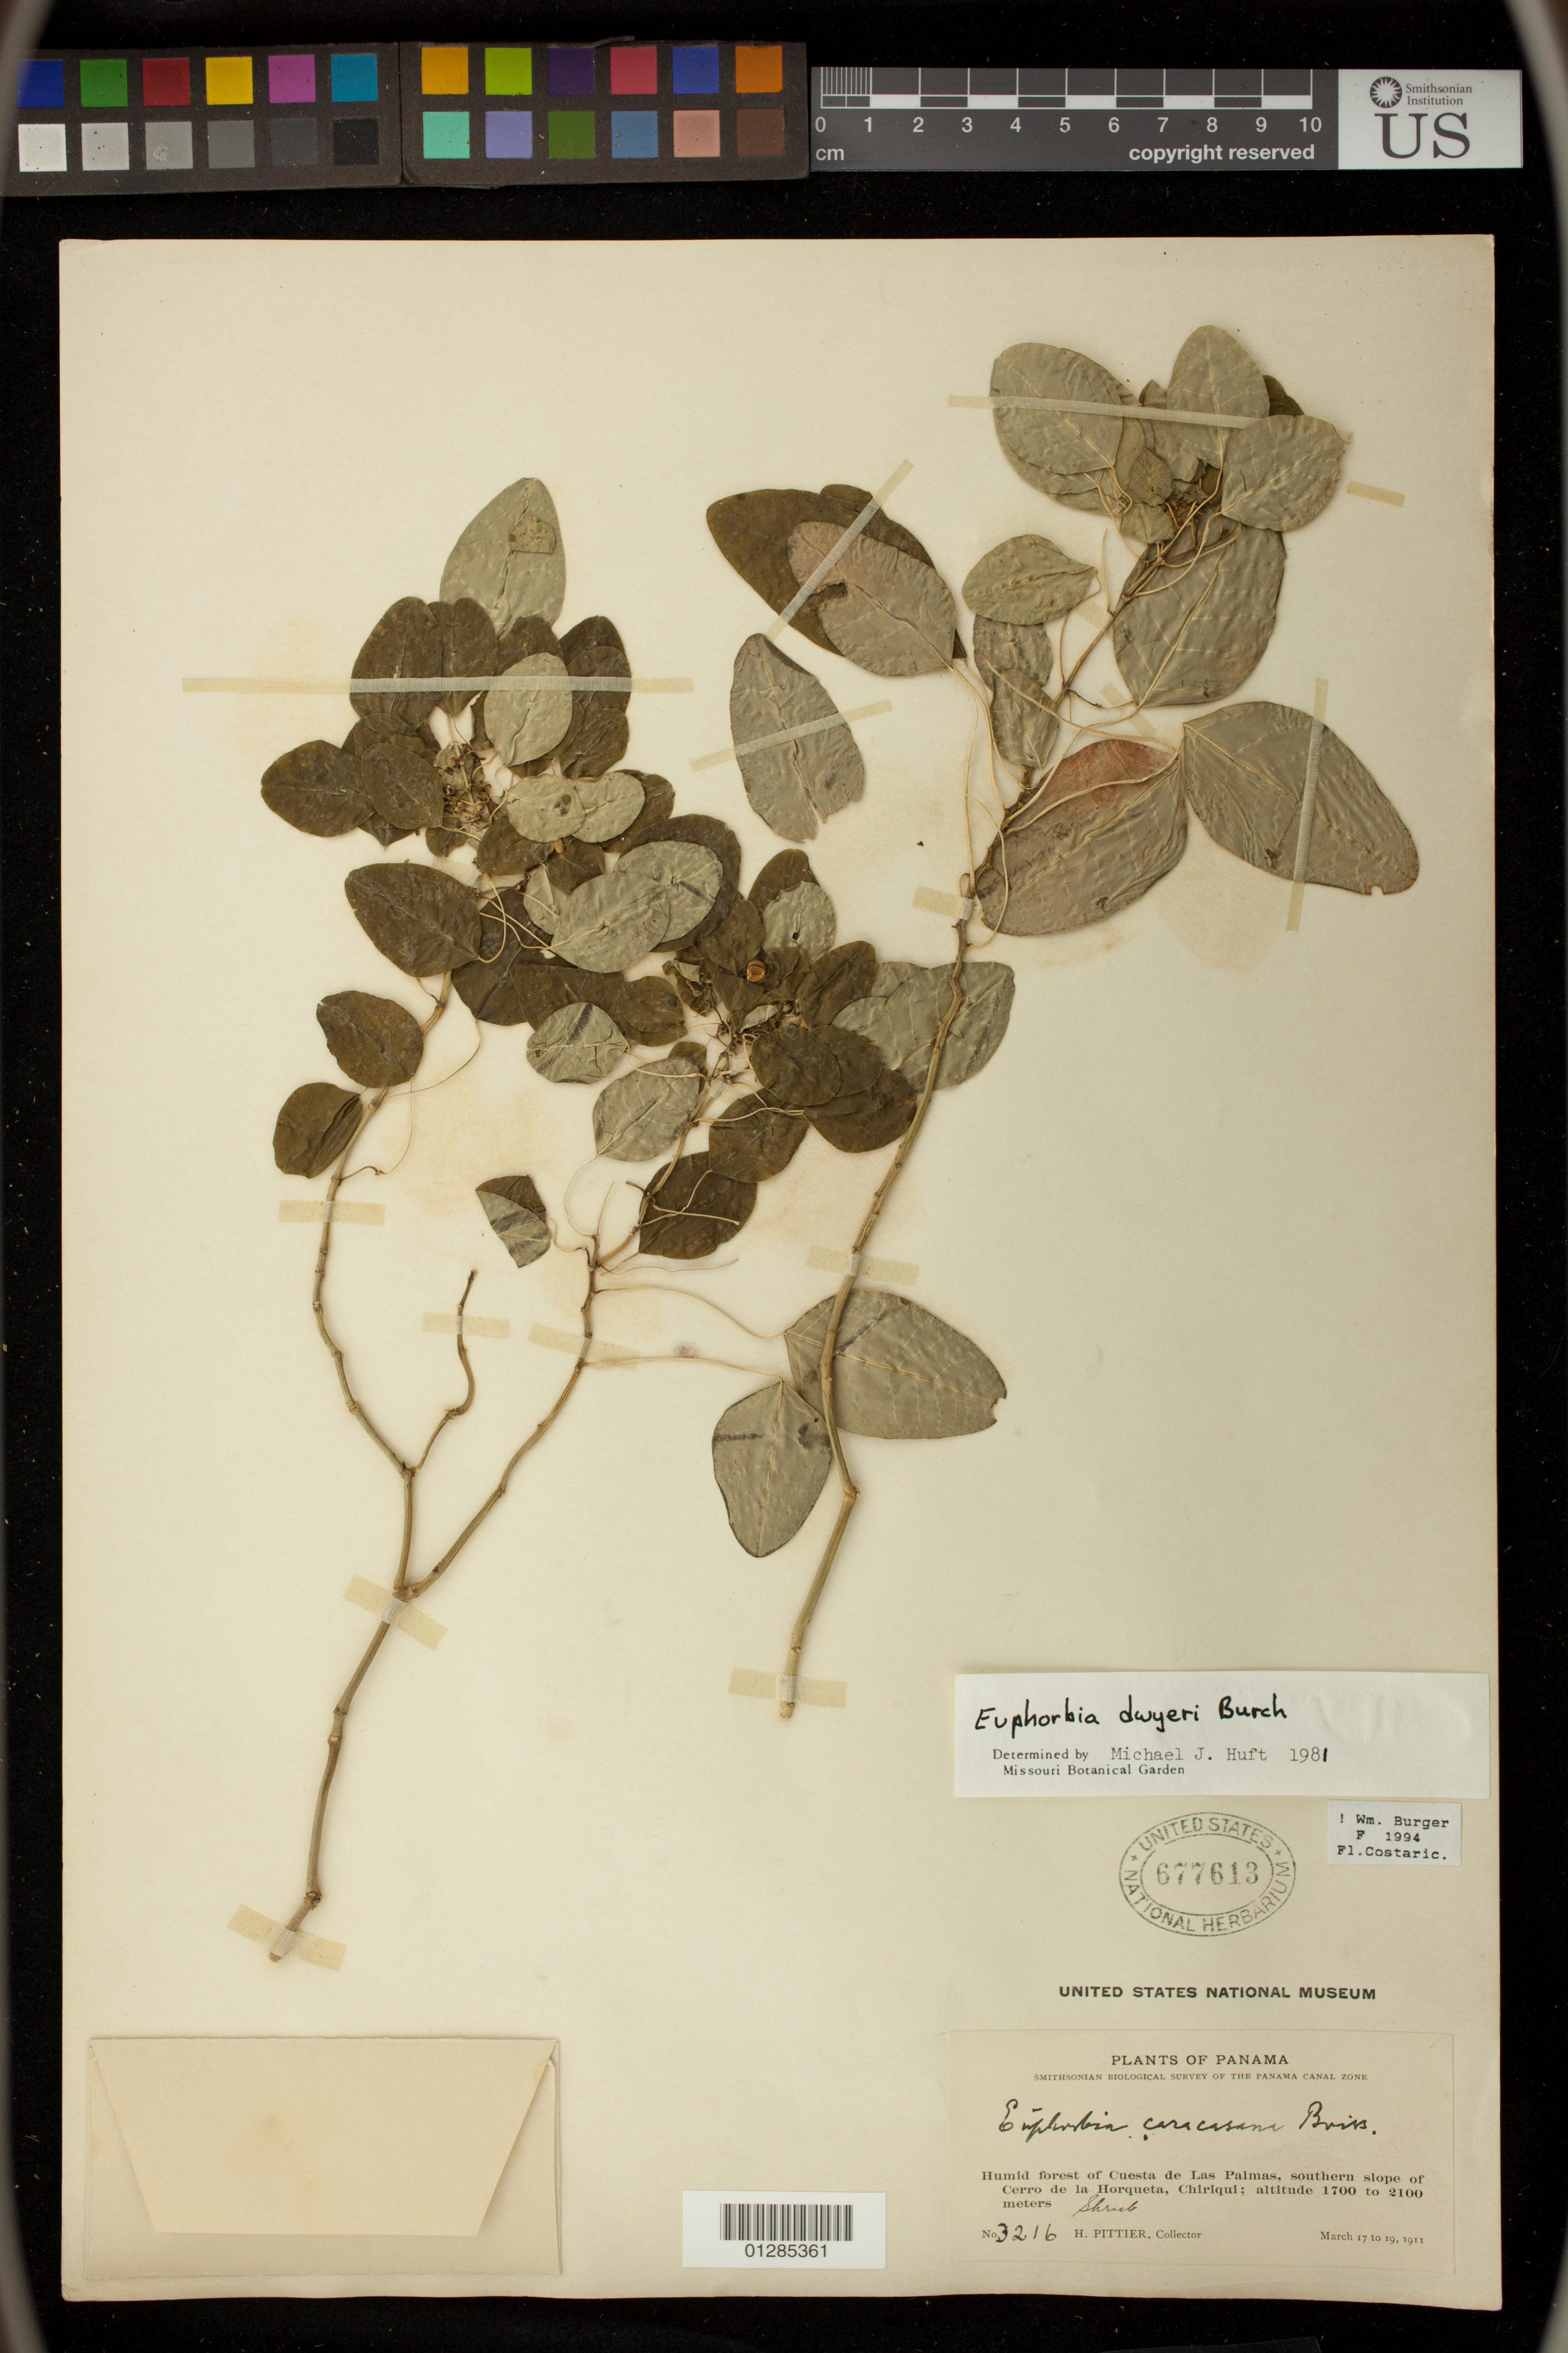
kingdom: Plantae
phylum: Tracheophyta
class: Magnoliopsida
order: Malpighiales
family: Euphorbiaceae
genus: Euphorbia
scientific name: Euphorbia dwyeri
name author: Burch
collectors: H. F. Pittier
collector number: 3216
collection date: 1911-03-17/1911-03-19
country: Panama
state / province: Chiriqui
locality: Humid forest of Cuesta de Las Palmas, southern slope of Cerro de la Horqueta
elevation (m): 1700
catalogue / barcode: US 677613